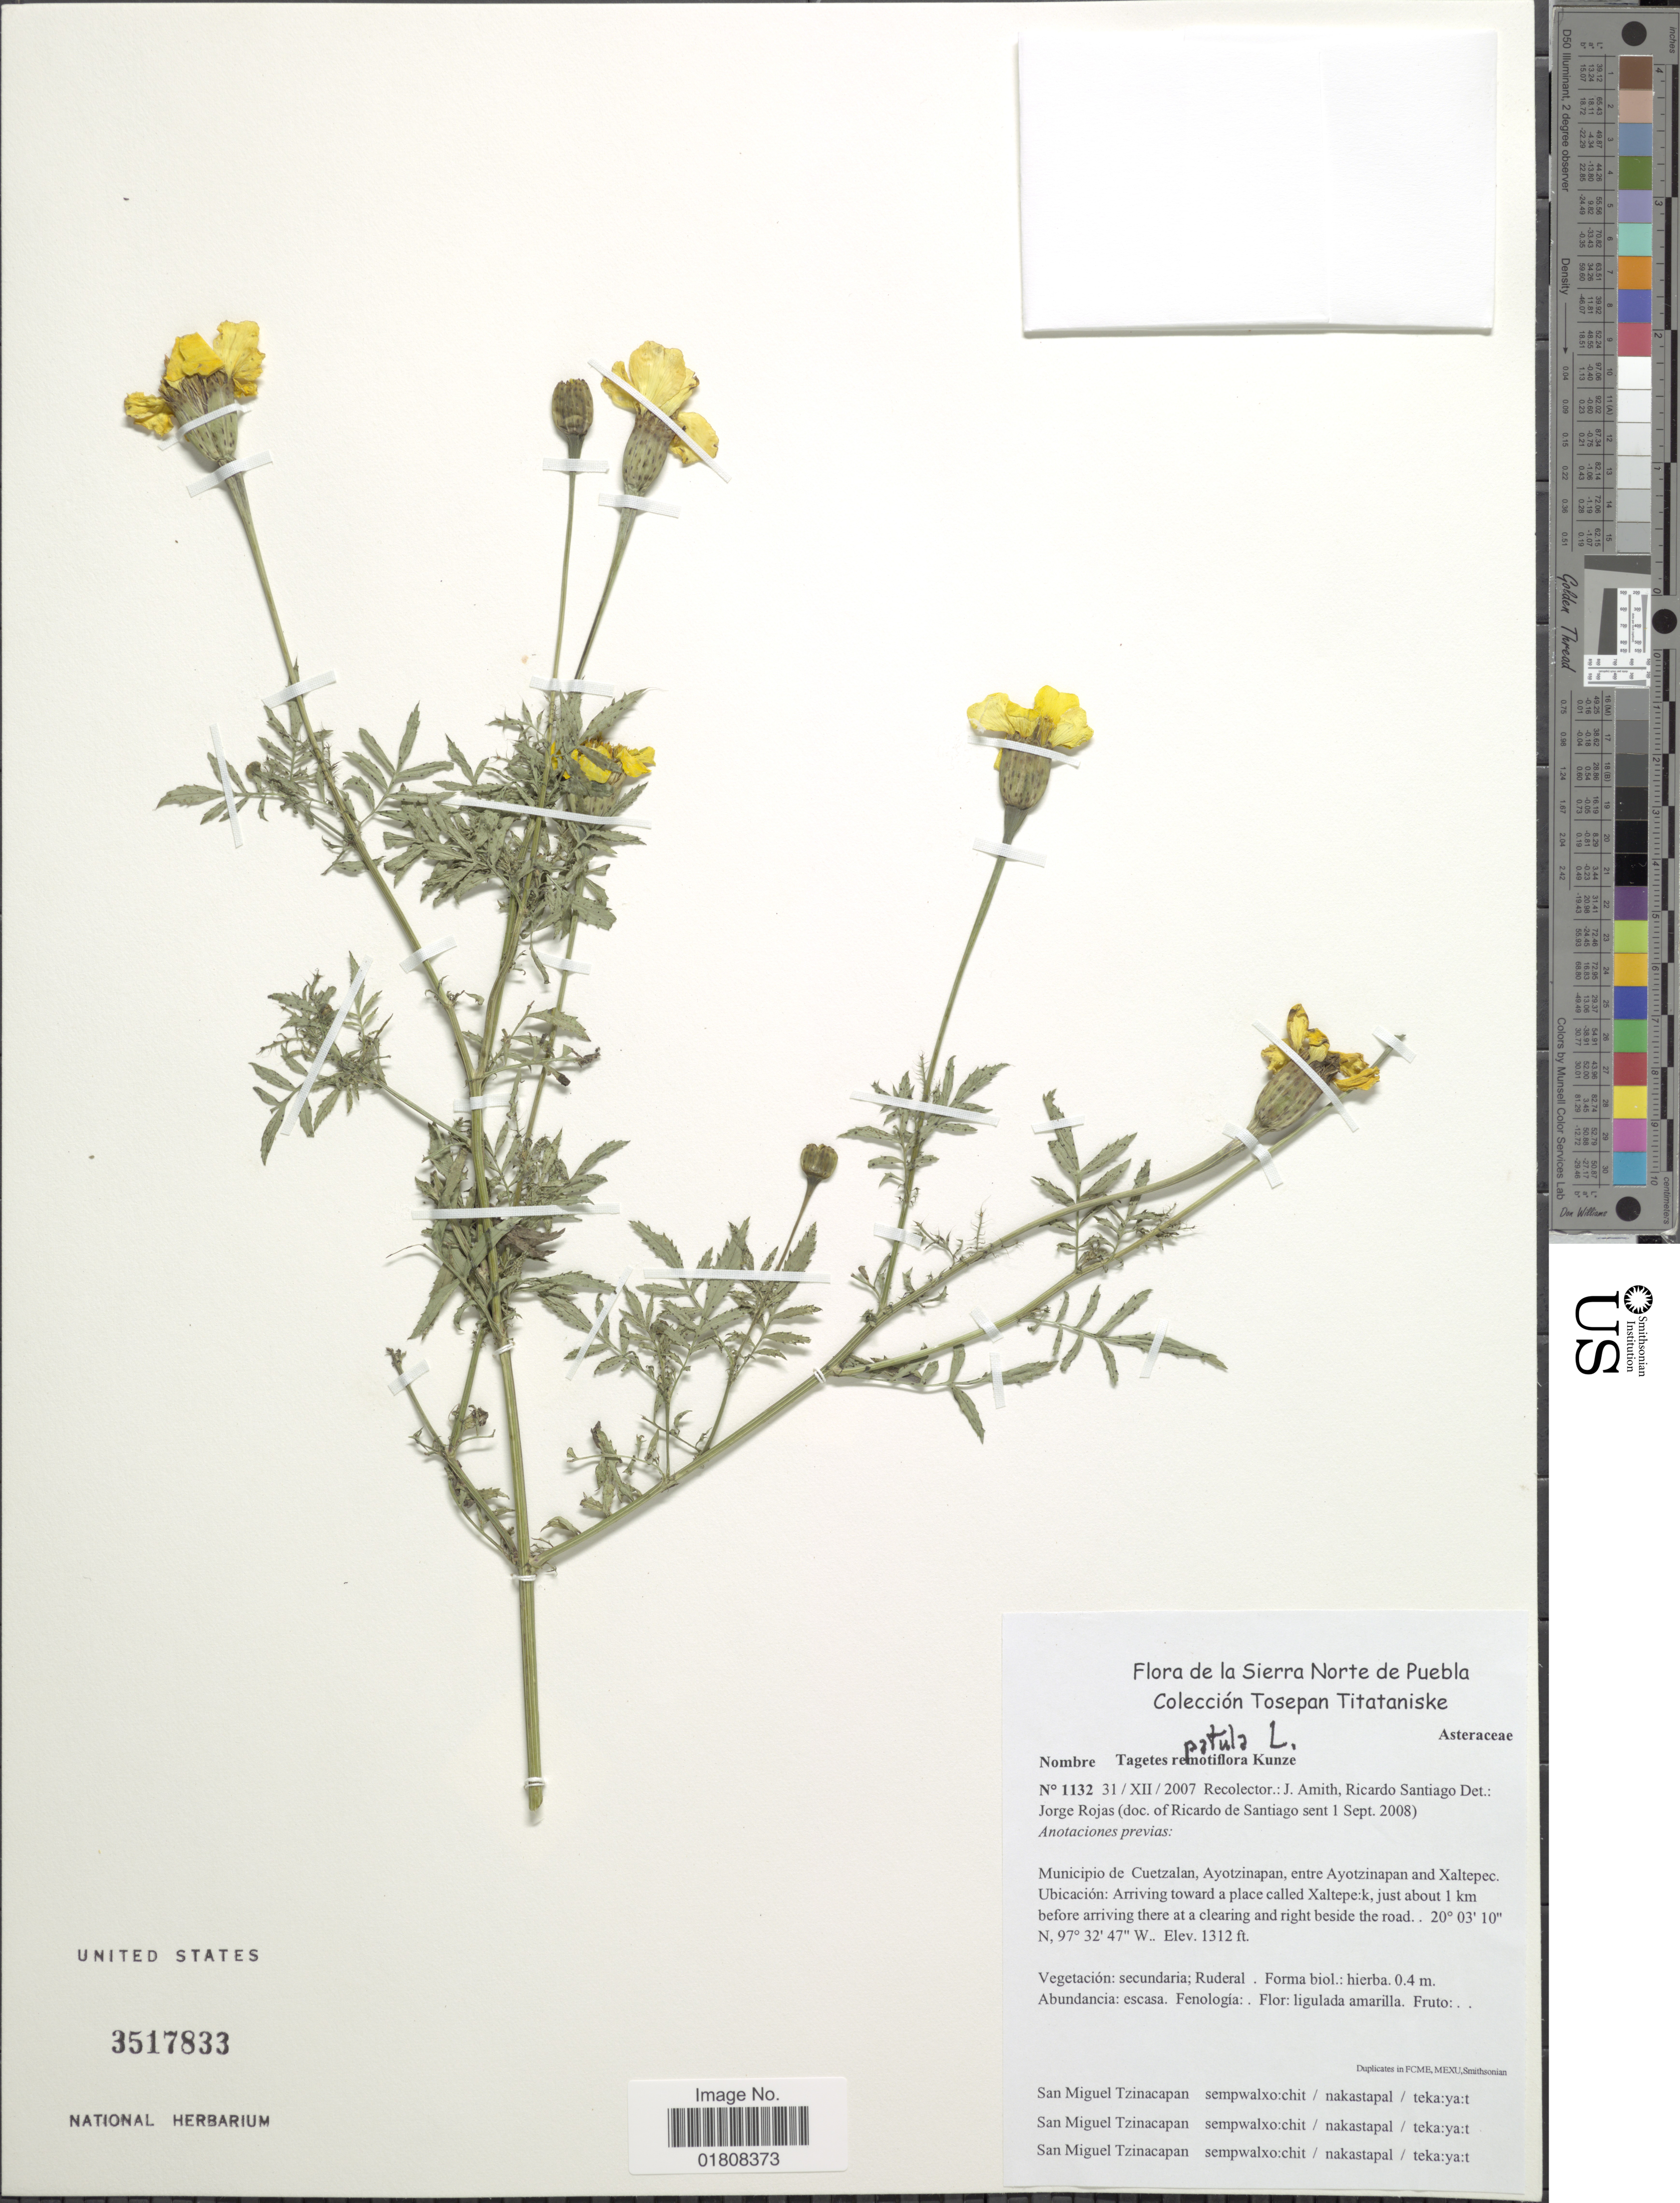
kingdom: Plantae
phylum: Tracheophyta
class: Magnoliopsida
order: Asterales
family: Asteraceae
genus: Tagetes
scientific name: Tagetes patula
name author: L.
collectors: J. D. Amith & R. Santiago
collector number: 1132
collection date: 2007-12-31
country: Mexico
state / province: Puebla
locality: Sierra Norte dePuebla, Tosepan Titantaniske, Municipio de Cuetzalan, entre Ayotzinapan and Xaltepec, arriving toward aplace called Xaltepec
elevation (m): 400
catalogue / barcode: US 3517833